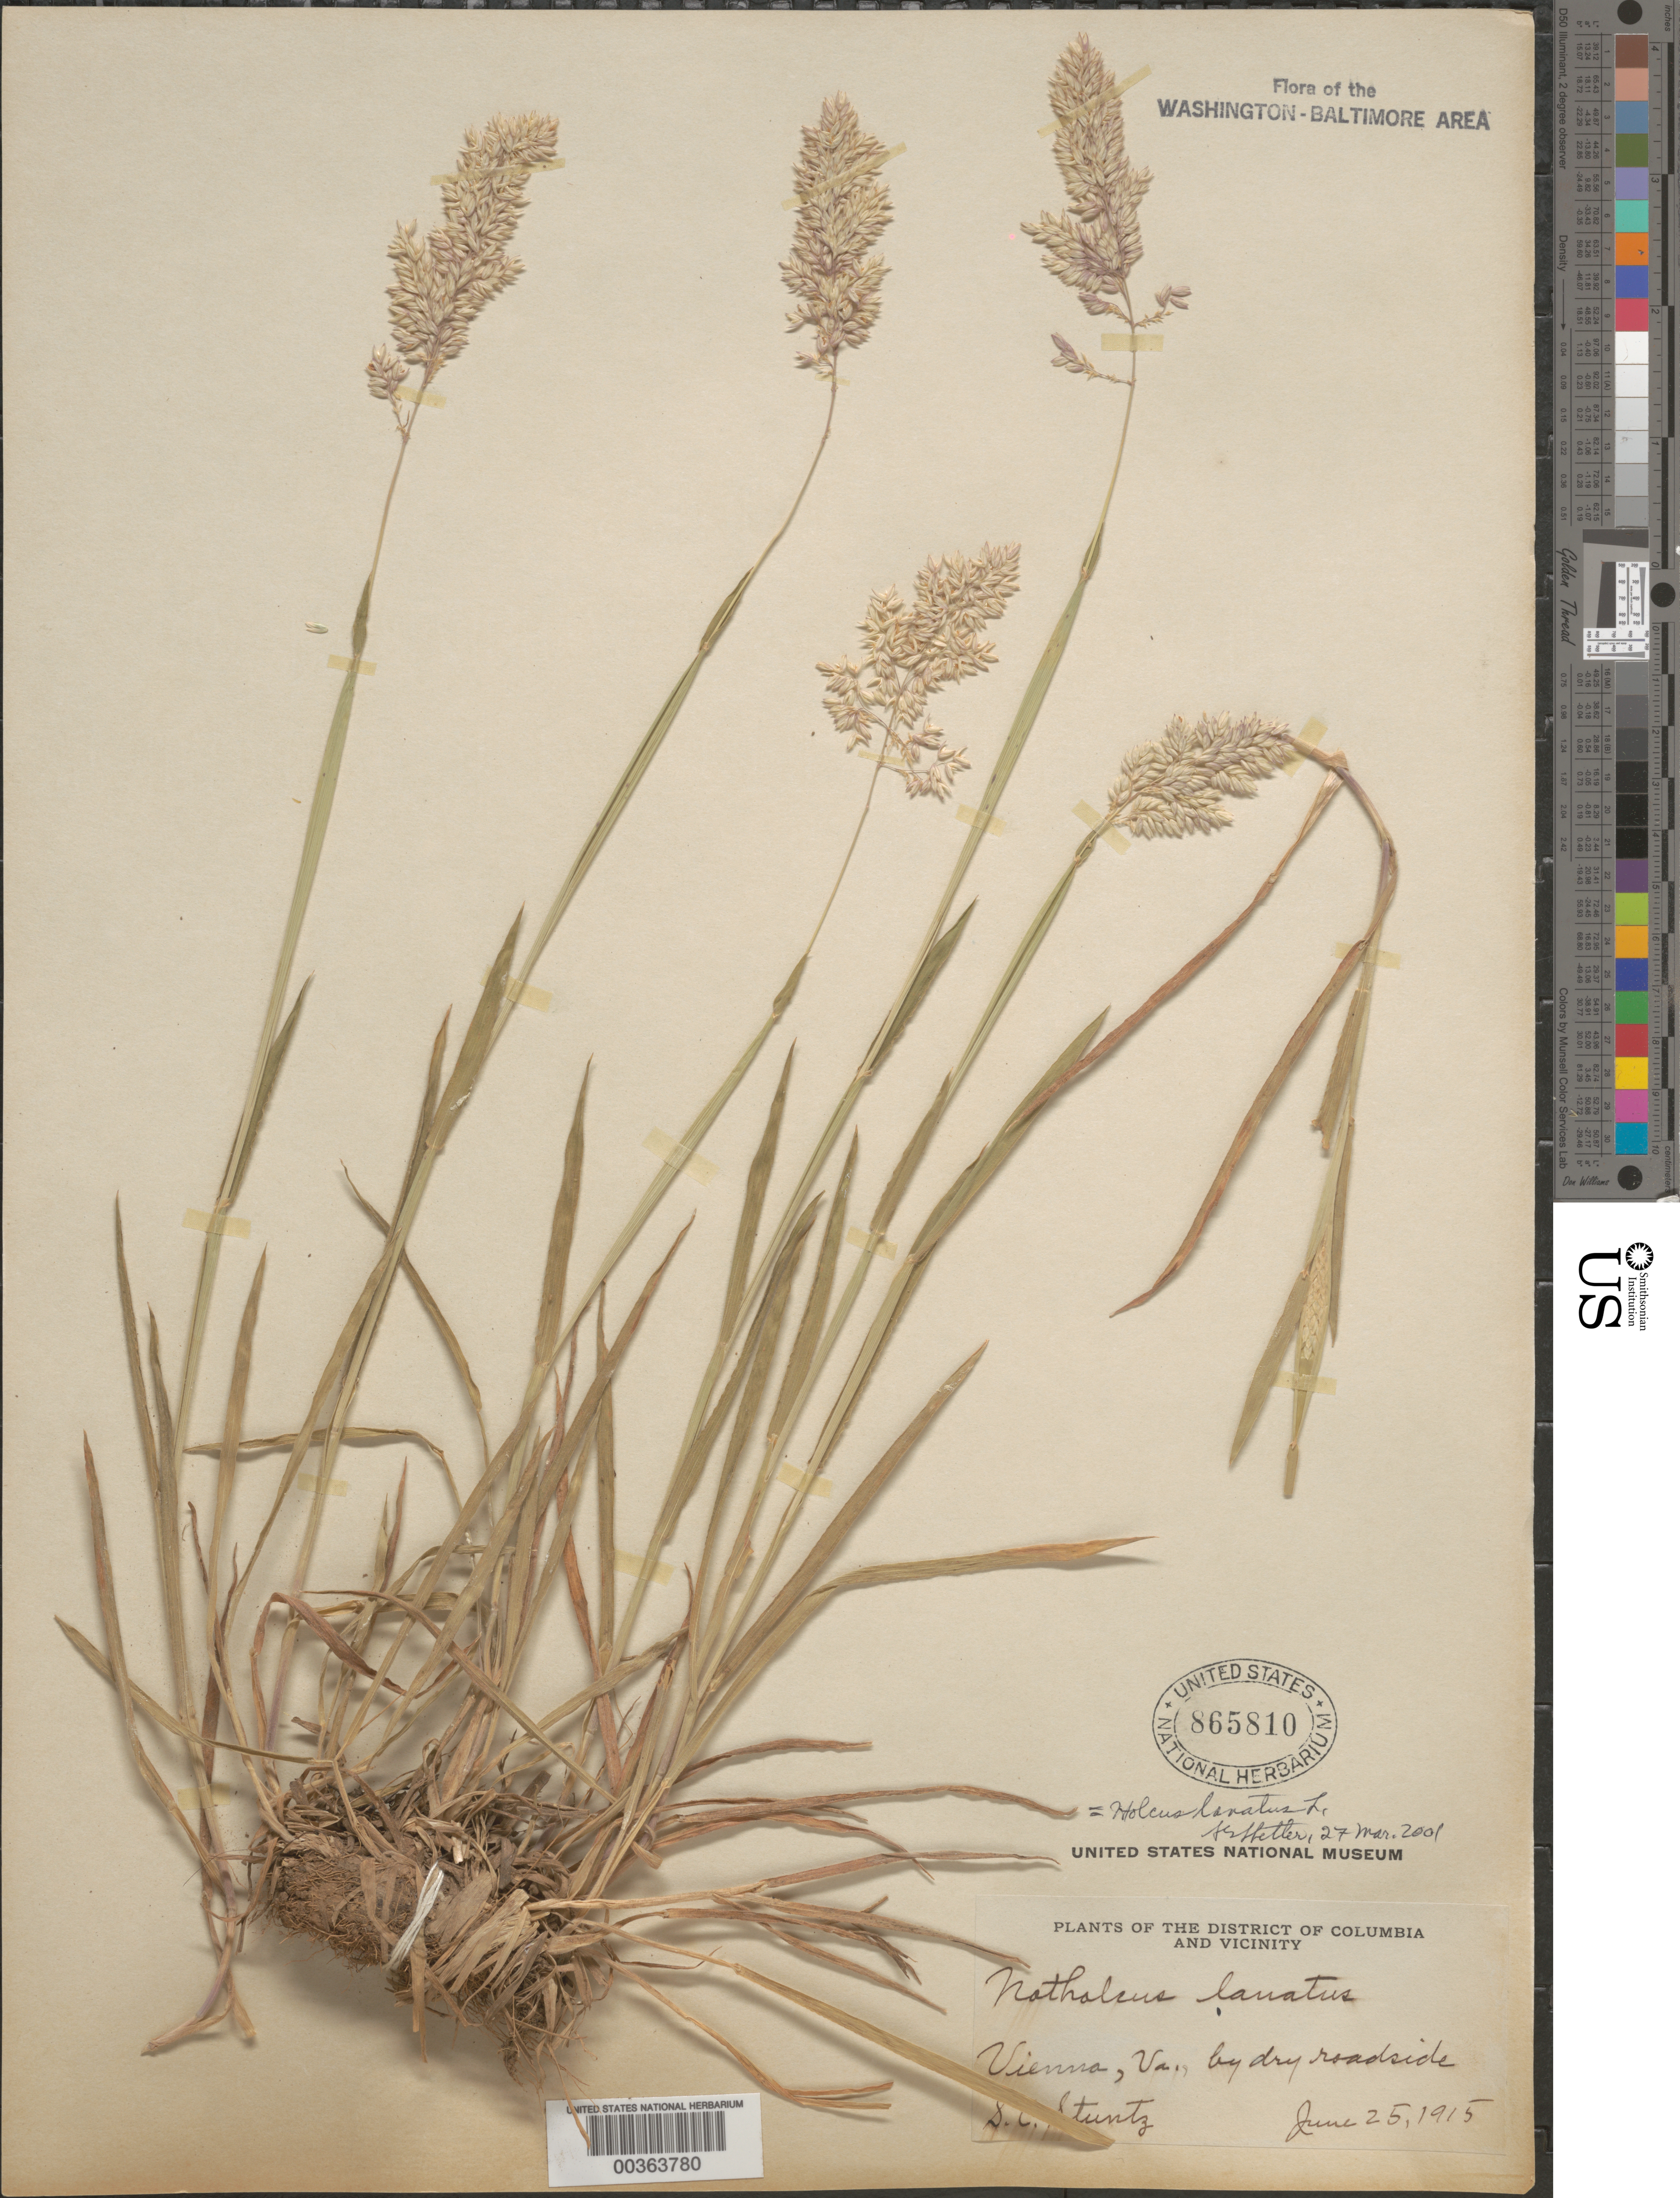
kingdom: Plantae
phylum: Tracheophyta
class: Liliopsida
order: Poales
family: Poaceae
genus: Holcus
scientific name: Holcus lanatus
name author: L.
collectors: S. C. Stuntz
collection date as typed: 25 Jun 1915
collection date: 1915-06-25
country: United States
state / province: Virginia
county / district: Fairfax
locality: Vienna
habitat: Dry roadside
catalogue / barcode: US 865810